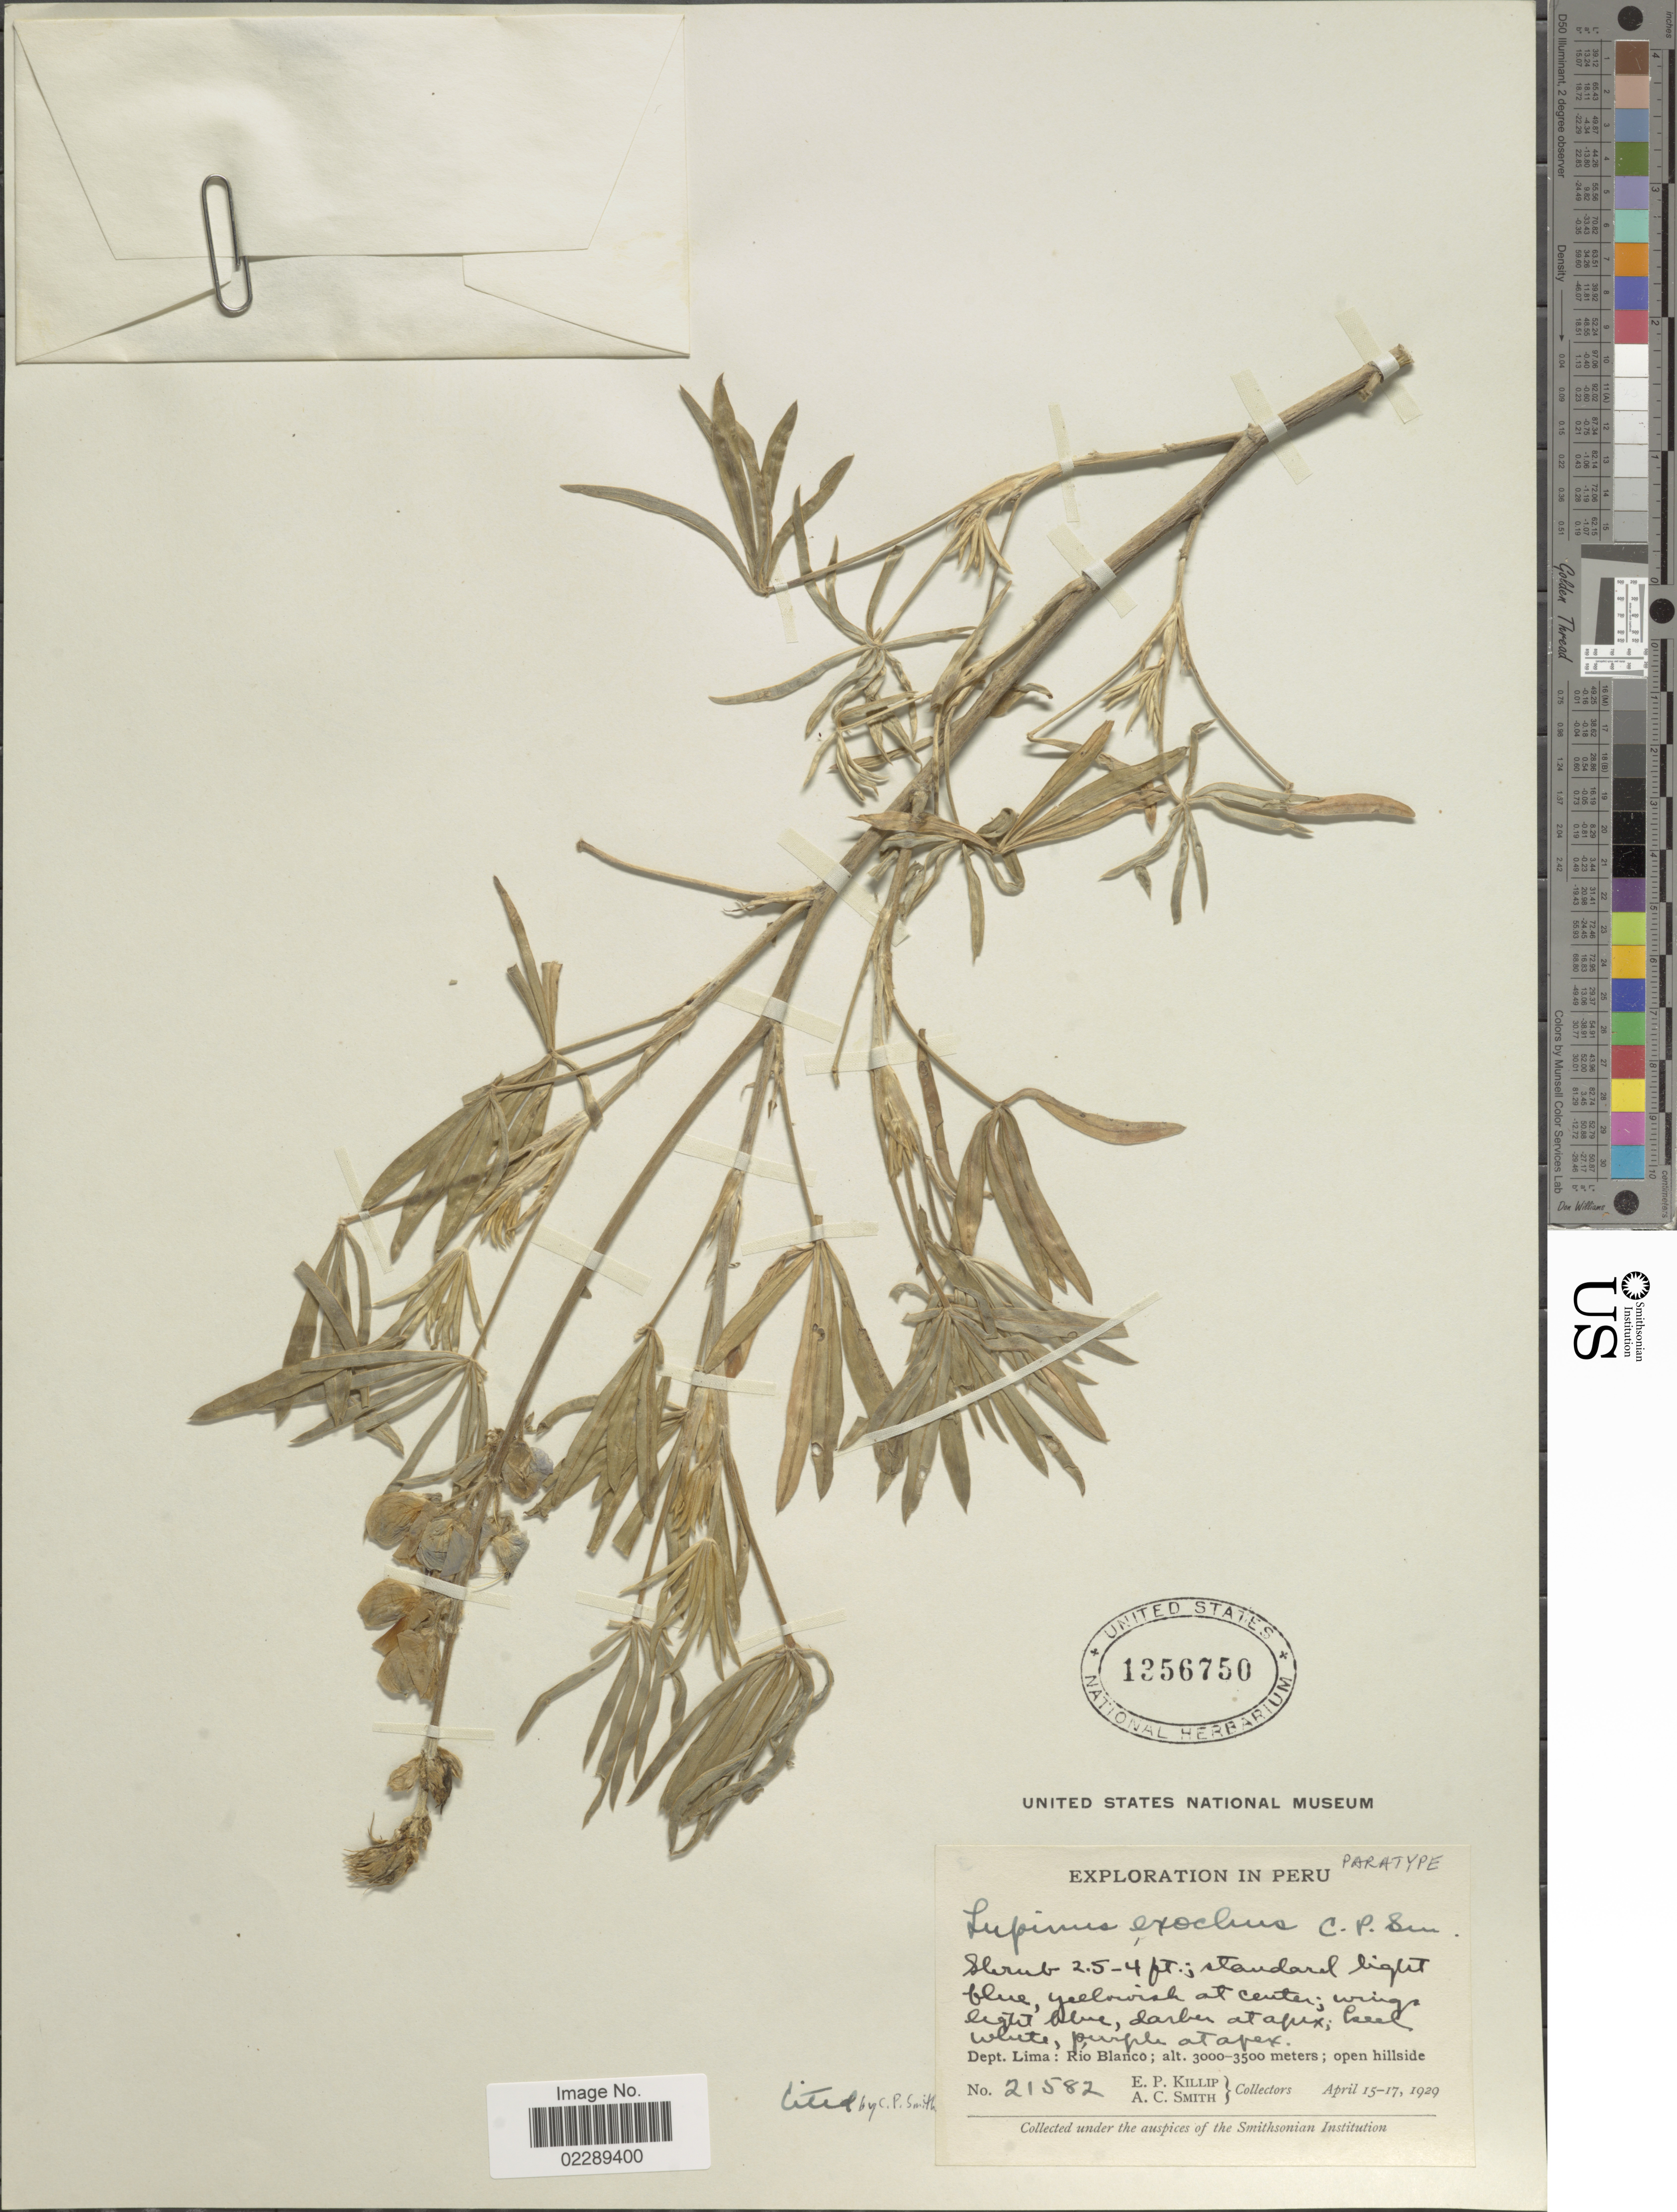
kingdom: Plantae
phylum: Tracheophyta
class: Magnoliopsida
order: Fabales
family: Fabaceae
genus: Lupinus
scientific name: Lupinus exochus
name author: C.P. Sm.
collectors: E. P. Killip & A. C. Smith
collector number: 21582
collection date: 1929-04-15/1929-04-17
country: Peru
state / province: Lima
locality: Dept. Lima: Rio Blanco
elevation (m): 3000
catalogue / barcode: US 1356750